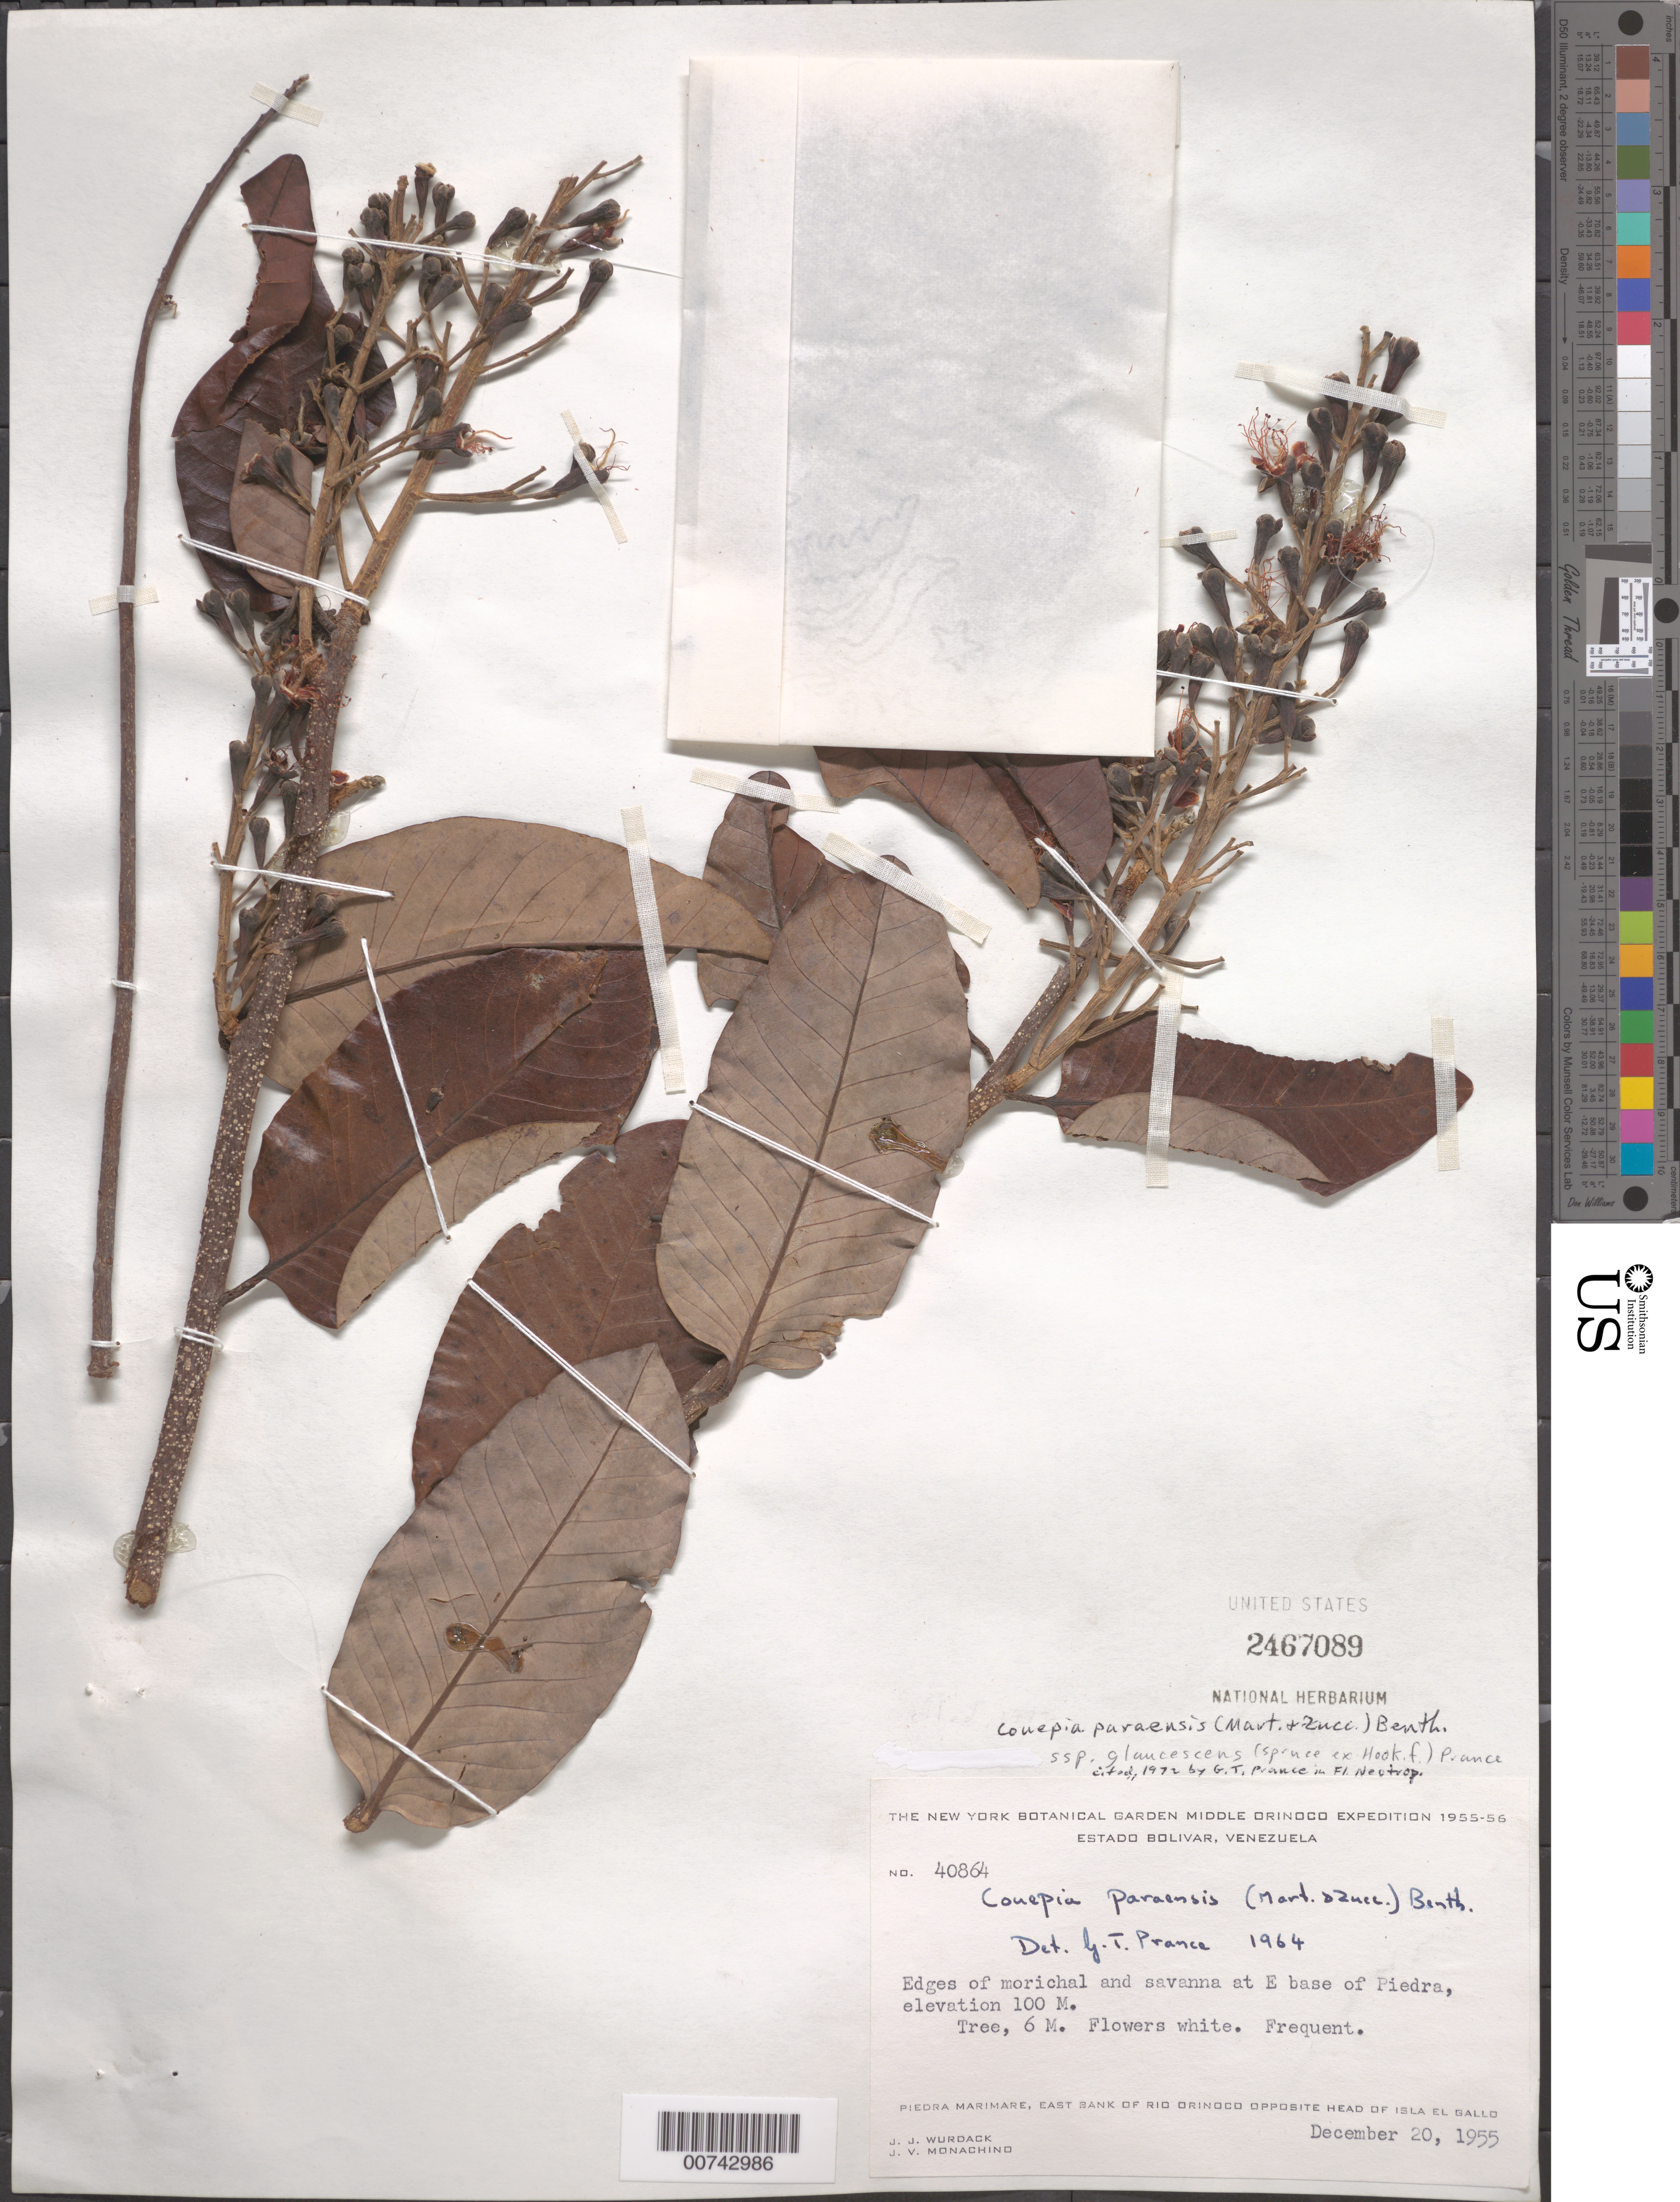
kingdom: Plantae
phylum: Tracheophyta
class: Magnoliopsida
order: Malpighiales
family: Chrysobalanaceae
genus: Couepia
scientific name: Couepia paraensis subsp. glaucescens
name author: (Spruce ex Hook. f.) Prance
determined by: Prance, G. T.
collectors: J. J. Wurdack & J. V. Monachino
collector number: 40864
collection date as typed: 20-Dec-55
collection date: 1955-12-20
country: Venezuela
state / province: Bolívar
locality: Piedra Marimare, E bank of Río Orinoco, opposite head of Isla El Gallo; east base of piedra, 2 km east of Río Orinoco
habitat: Edges of morichal and savanna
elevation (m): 100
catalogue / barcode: US 2467089